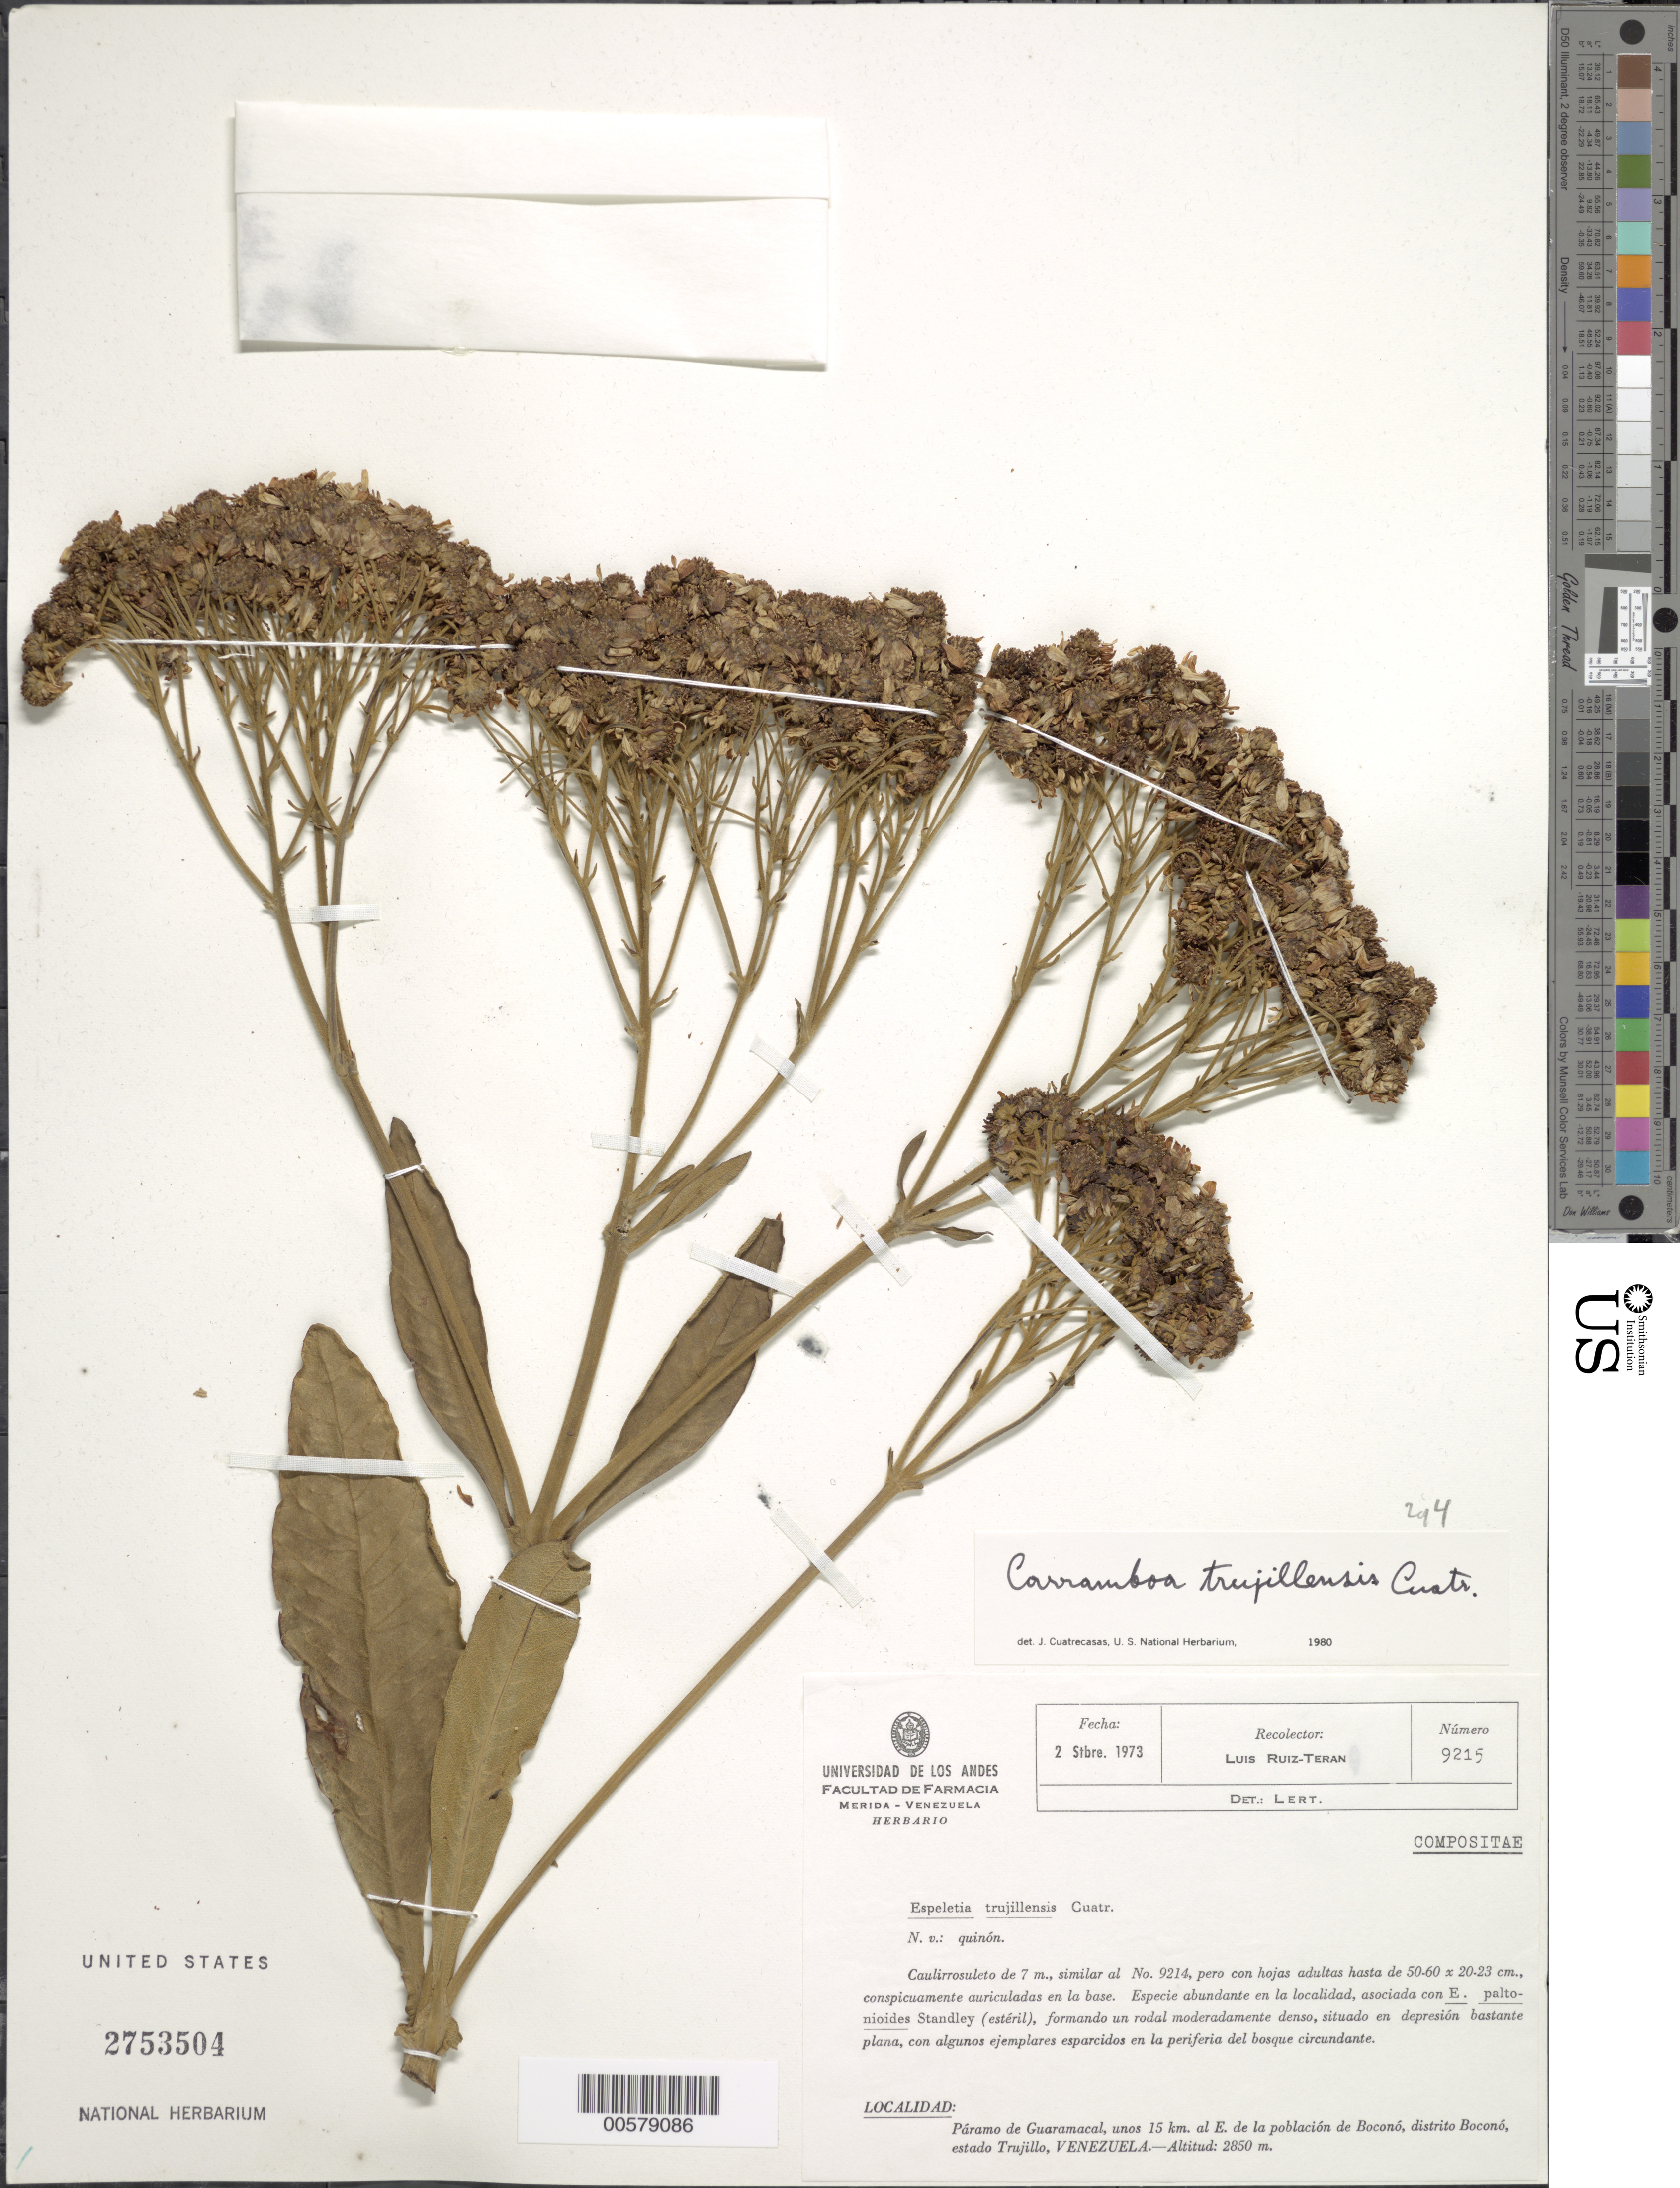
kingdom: Plantae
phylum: Tracheophyta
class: Magnoliopsida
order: Asterales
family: Asteraceae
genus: Carramboa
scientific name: Carramboa trujillensis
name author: (Cuatrec.) Cuatrec.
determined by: Cuatrecasas, J.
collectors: L. E. Ruíz-Terán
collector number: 9215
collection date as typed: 02 Sep 1973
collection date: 1973-09-02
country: Venezuela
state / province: Trujillo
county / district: Boconó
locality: Páramo de Guaramacal, 15 km E de Boconó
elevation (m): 2850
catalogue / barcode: US 2753504